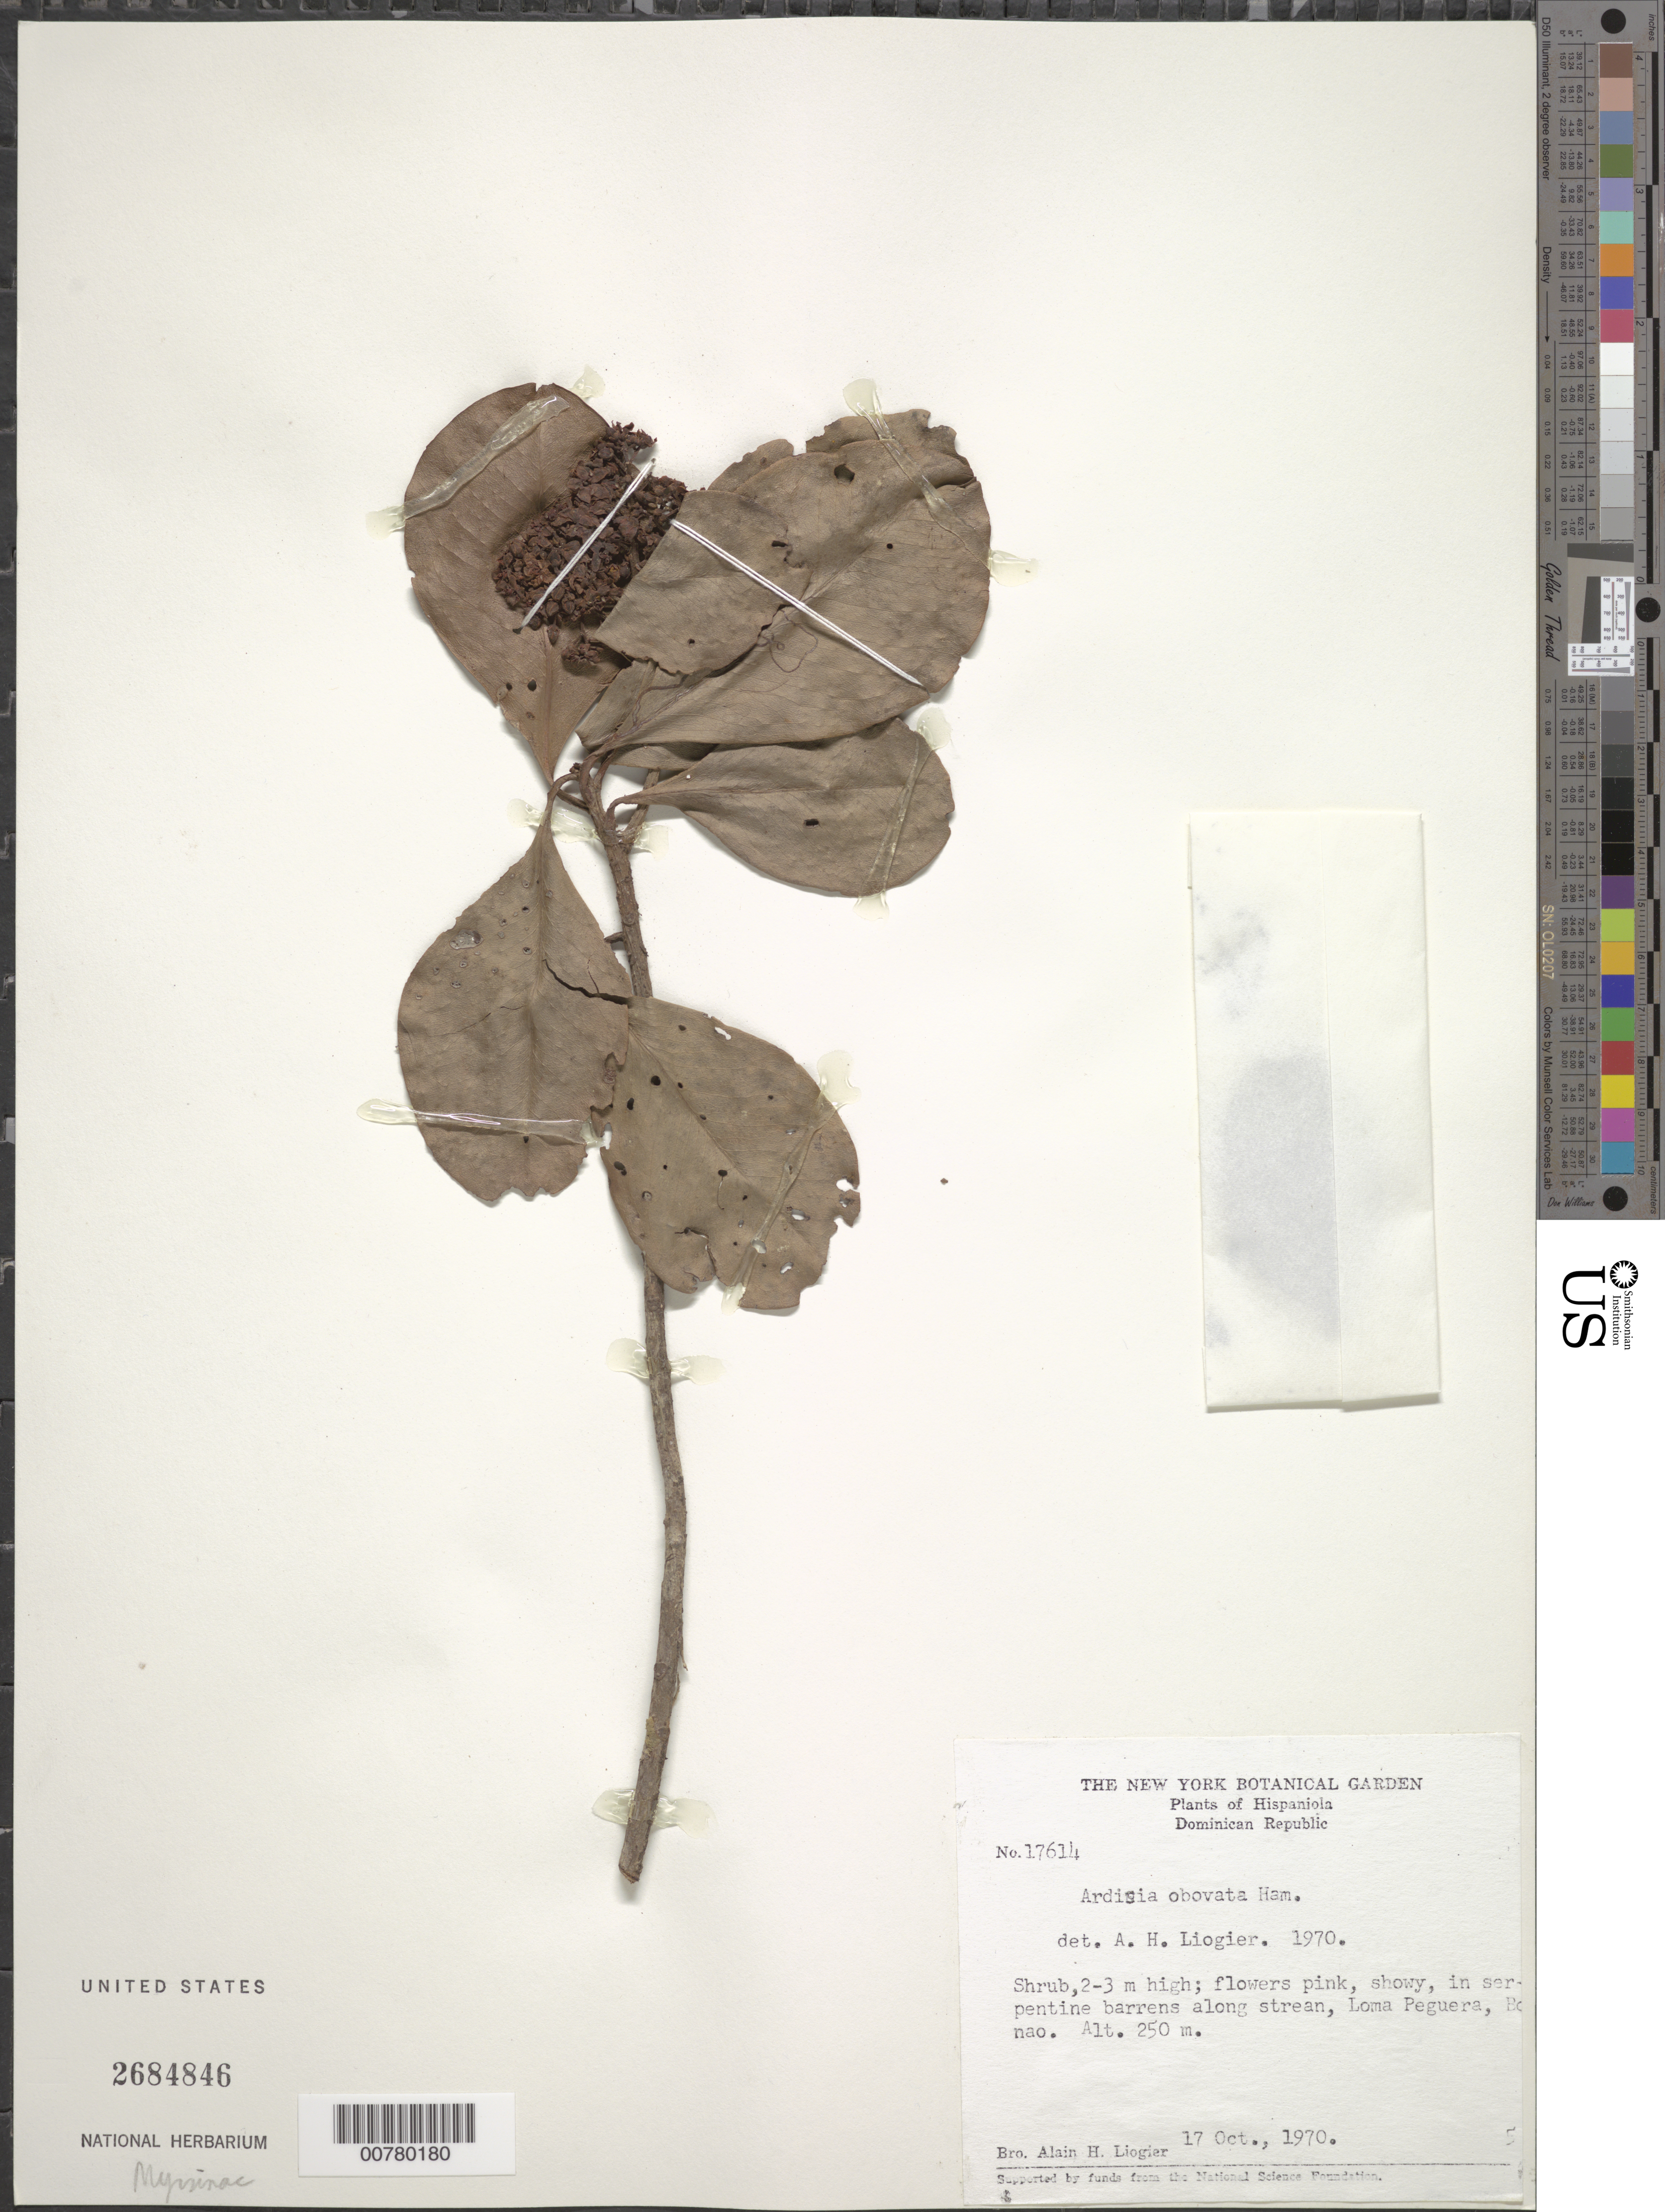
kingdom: Plantae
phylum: Tracheophyta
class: Magnoliopsida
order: Ericales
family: Primulaceae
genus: Ardisia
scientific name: Ardisia obovata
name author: Desv. ex Ham.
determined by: Liogier, Alain H.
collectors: A. H. Liogier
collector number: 17614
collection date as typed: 17 Oct 1970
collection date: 1970-10-17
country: Dominican Republic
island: Hispaniola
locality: Bonao, Loma Peguera.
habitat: In serpentine barrens along stream.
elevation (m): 250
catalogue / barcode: US 2684846